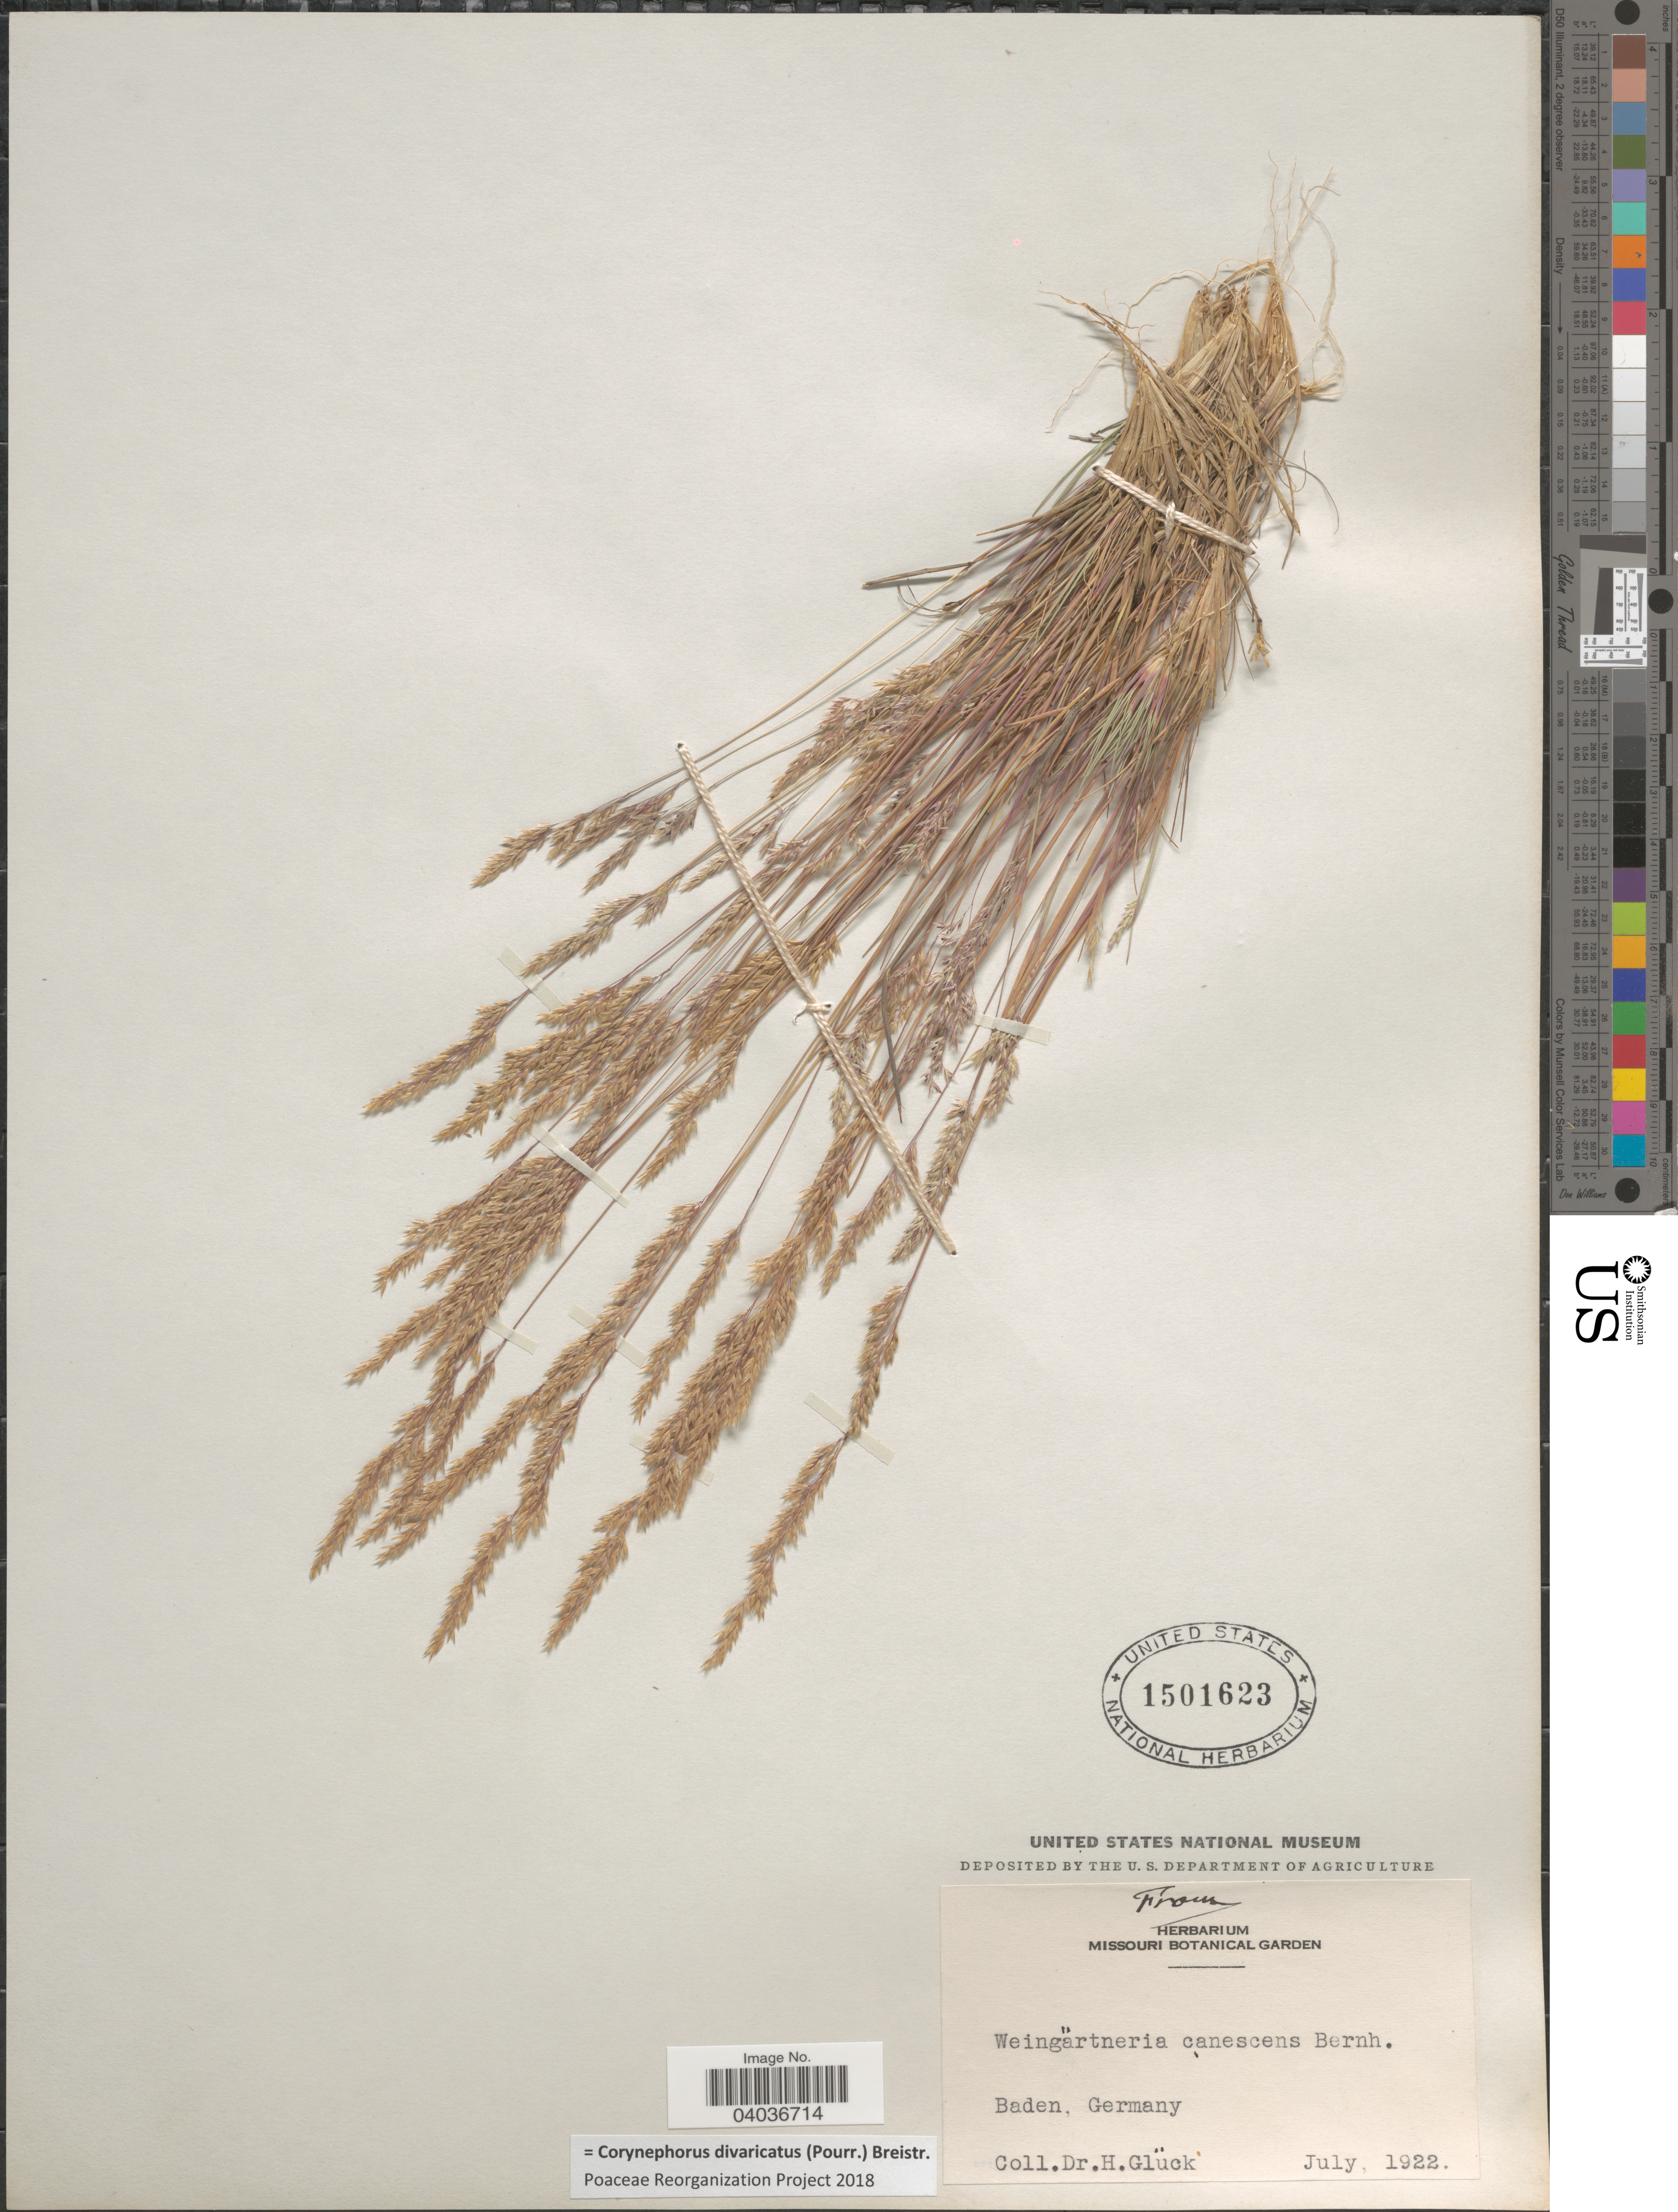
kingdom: Plantae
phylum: Tracheophyta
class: Liliopsida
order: Poales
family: Poaceae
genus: Corynephorus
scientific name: Corynephorus divaricatus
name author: (Pourr.) Breistroffer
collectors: H. Glück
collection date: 1922-07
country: Germany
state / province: Baden-Württemberg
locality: Baden.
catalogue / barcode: US 1501623